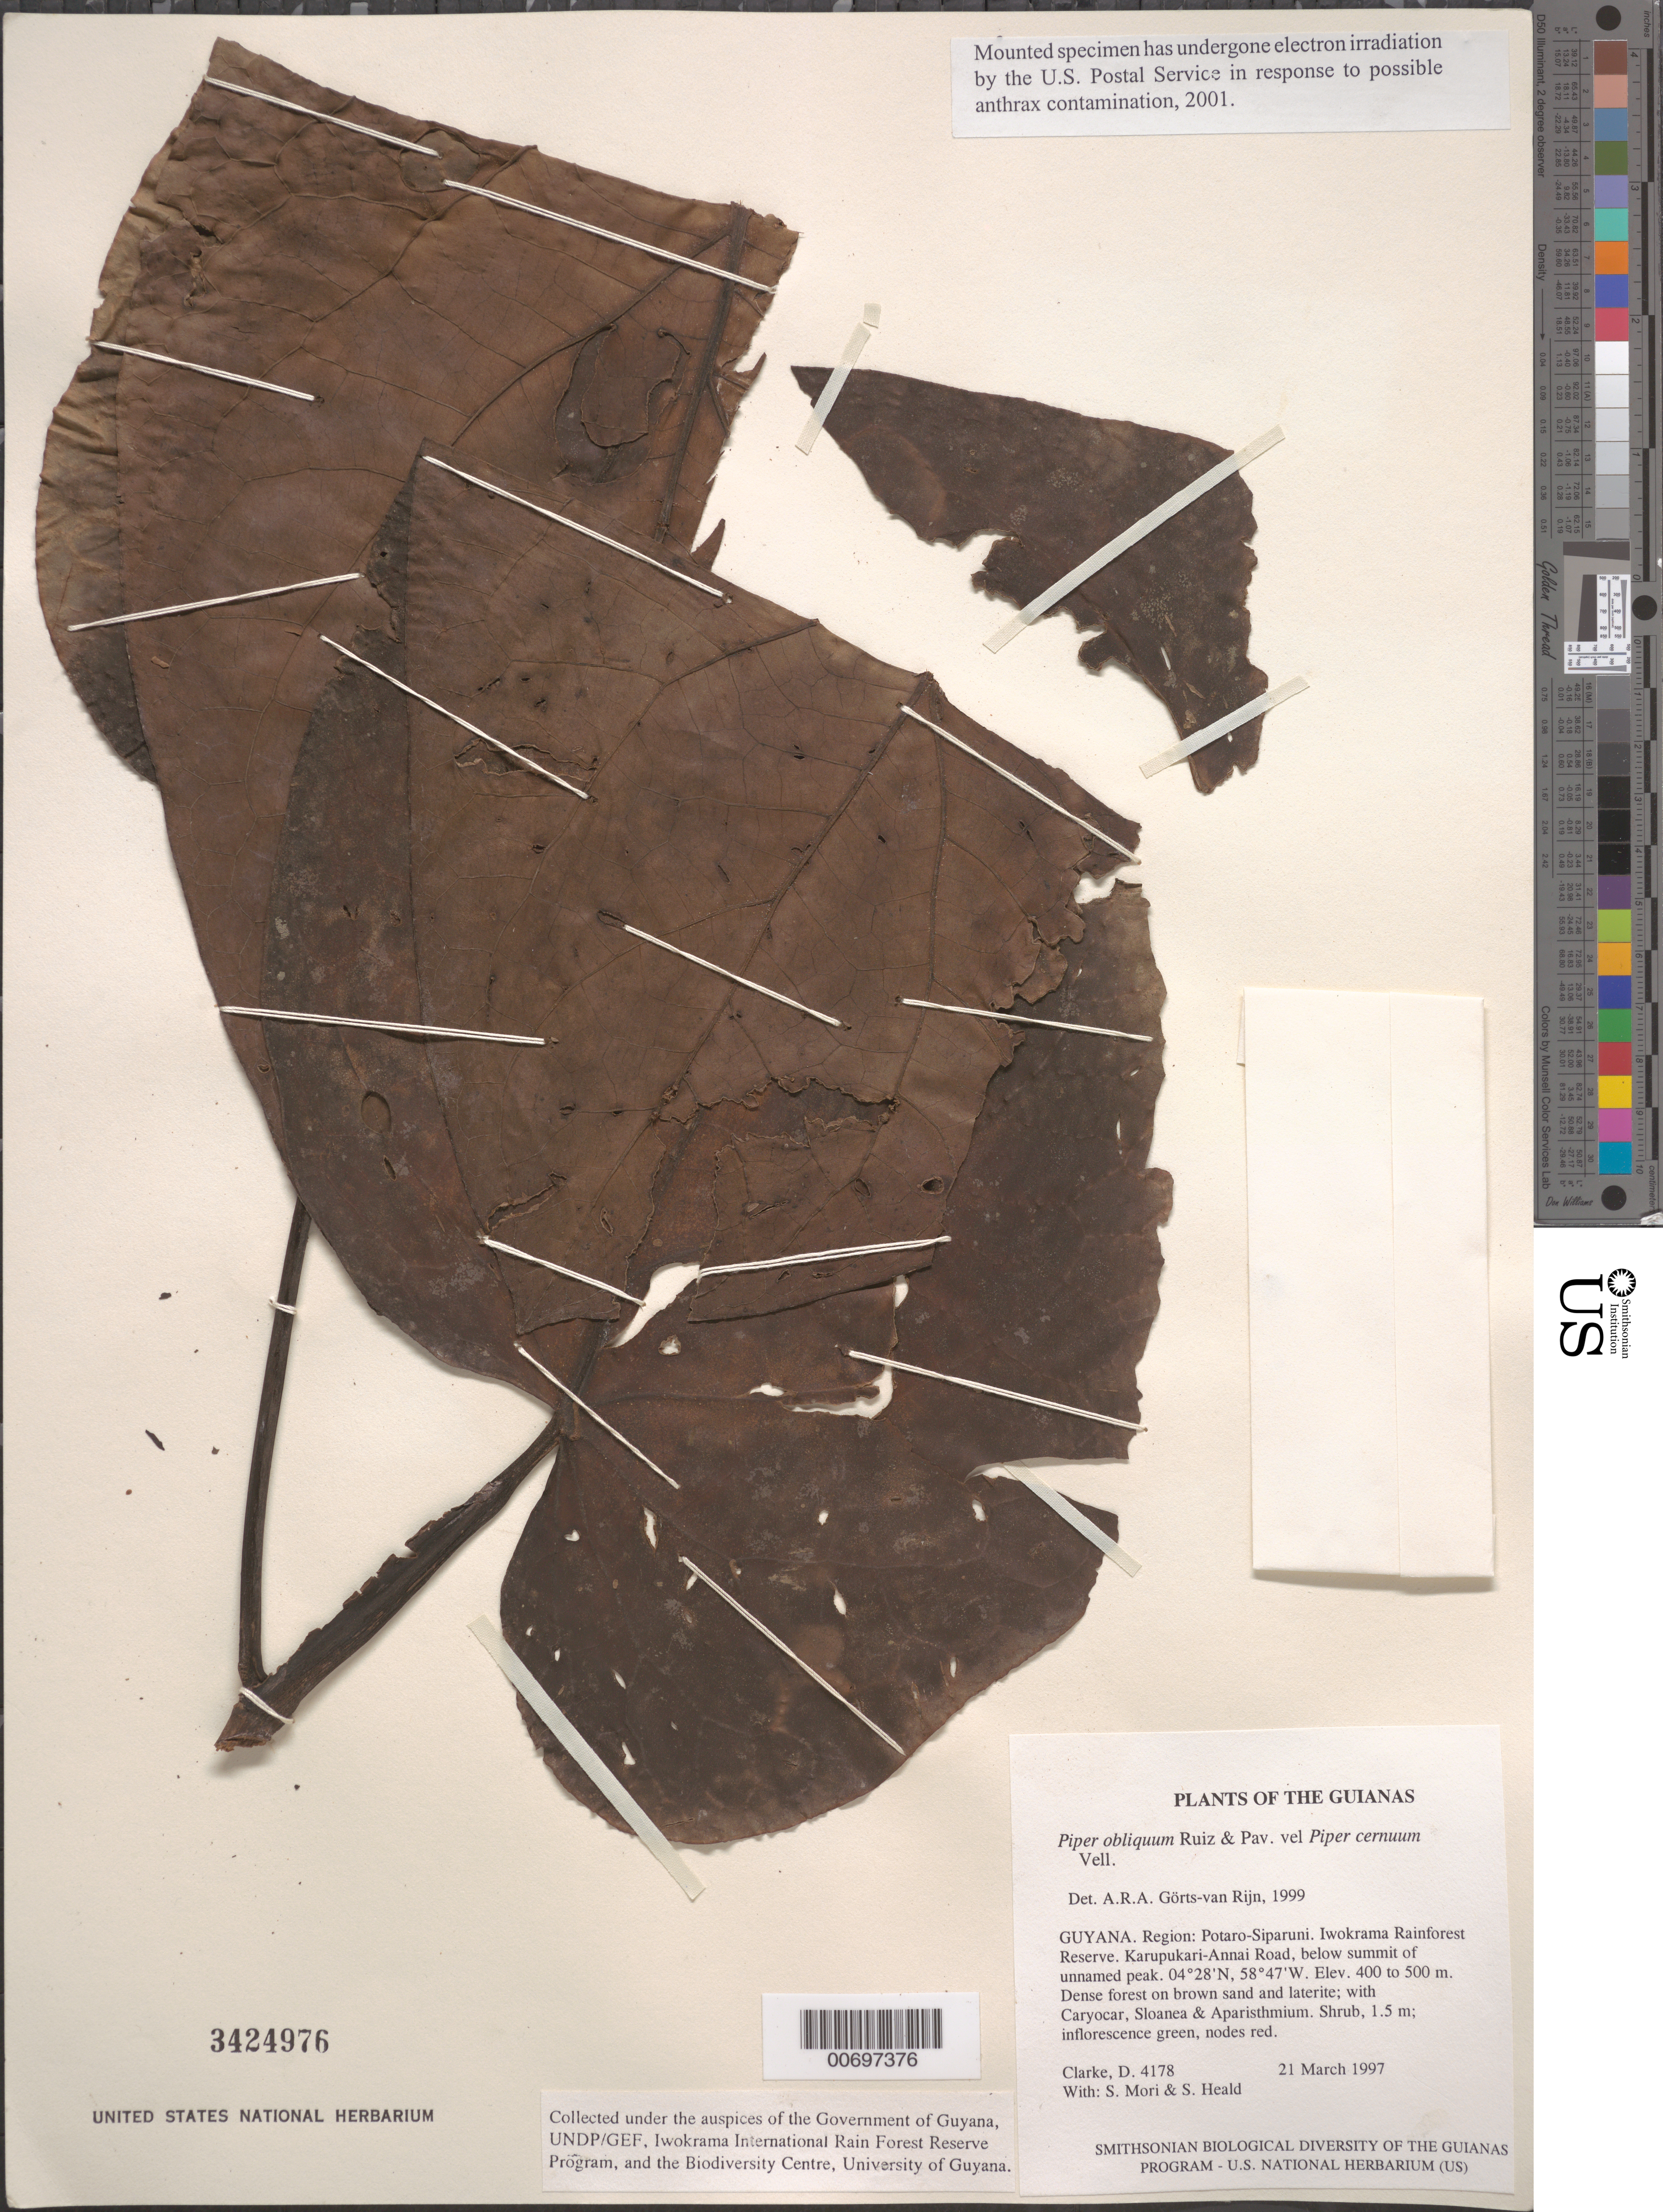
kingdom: Plantae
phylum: Tracheophyta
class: Magnoliopsida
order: Piperales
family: Piperaceae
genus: Piper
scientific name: Piper obliquum var. cernuum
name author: Vell.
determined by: Görts-van Rijn, A. R. A.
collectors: H. D. Clarke, S. Mori & S. Heald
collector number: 4178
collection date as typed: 21 March 1997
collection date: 1997-03-21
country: Guyana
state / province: Potaro-Siparuni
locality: Iwokrama Rainforest Reserve. Karupukari-Annai Road, below summit of unnamed peak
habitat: Dense forest on brown sand and laterite; with Caryocar, Sloanea & Aparisthmium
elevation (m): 400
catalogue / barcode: US 3424976